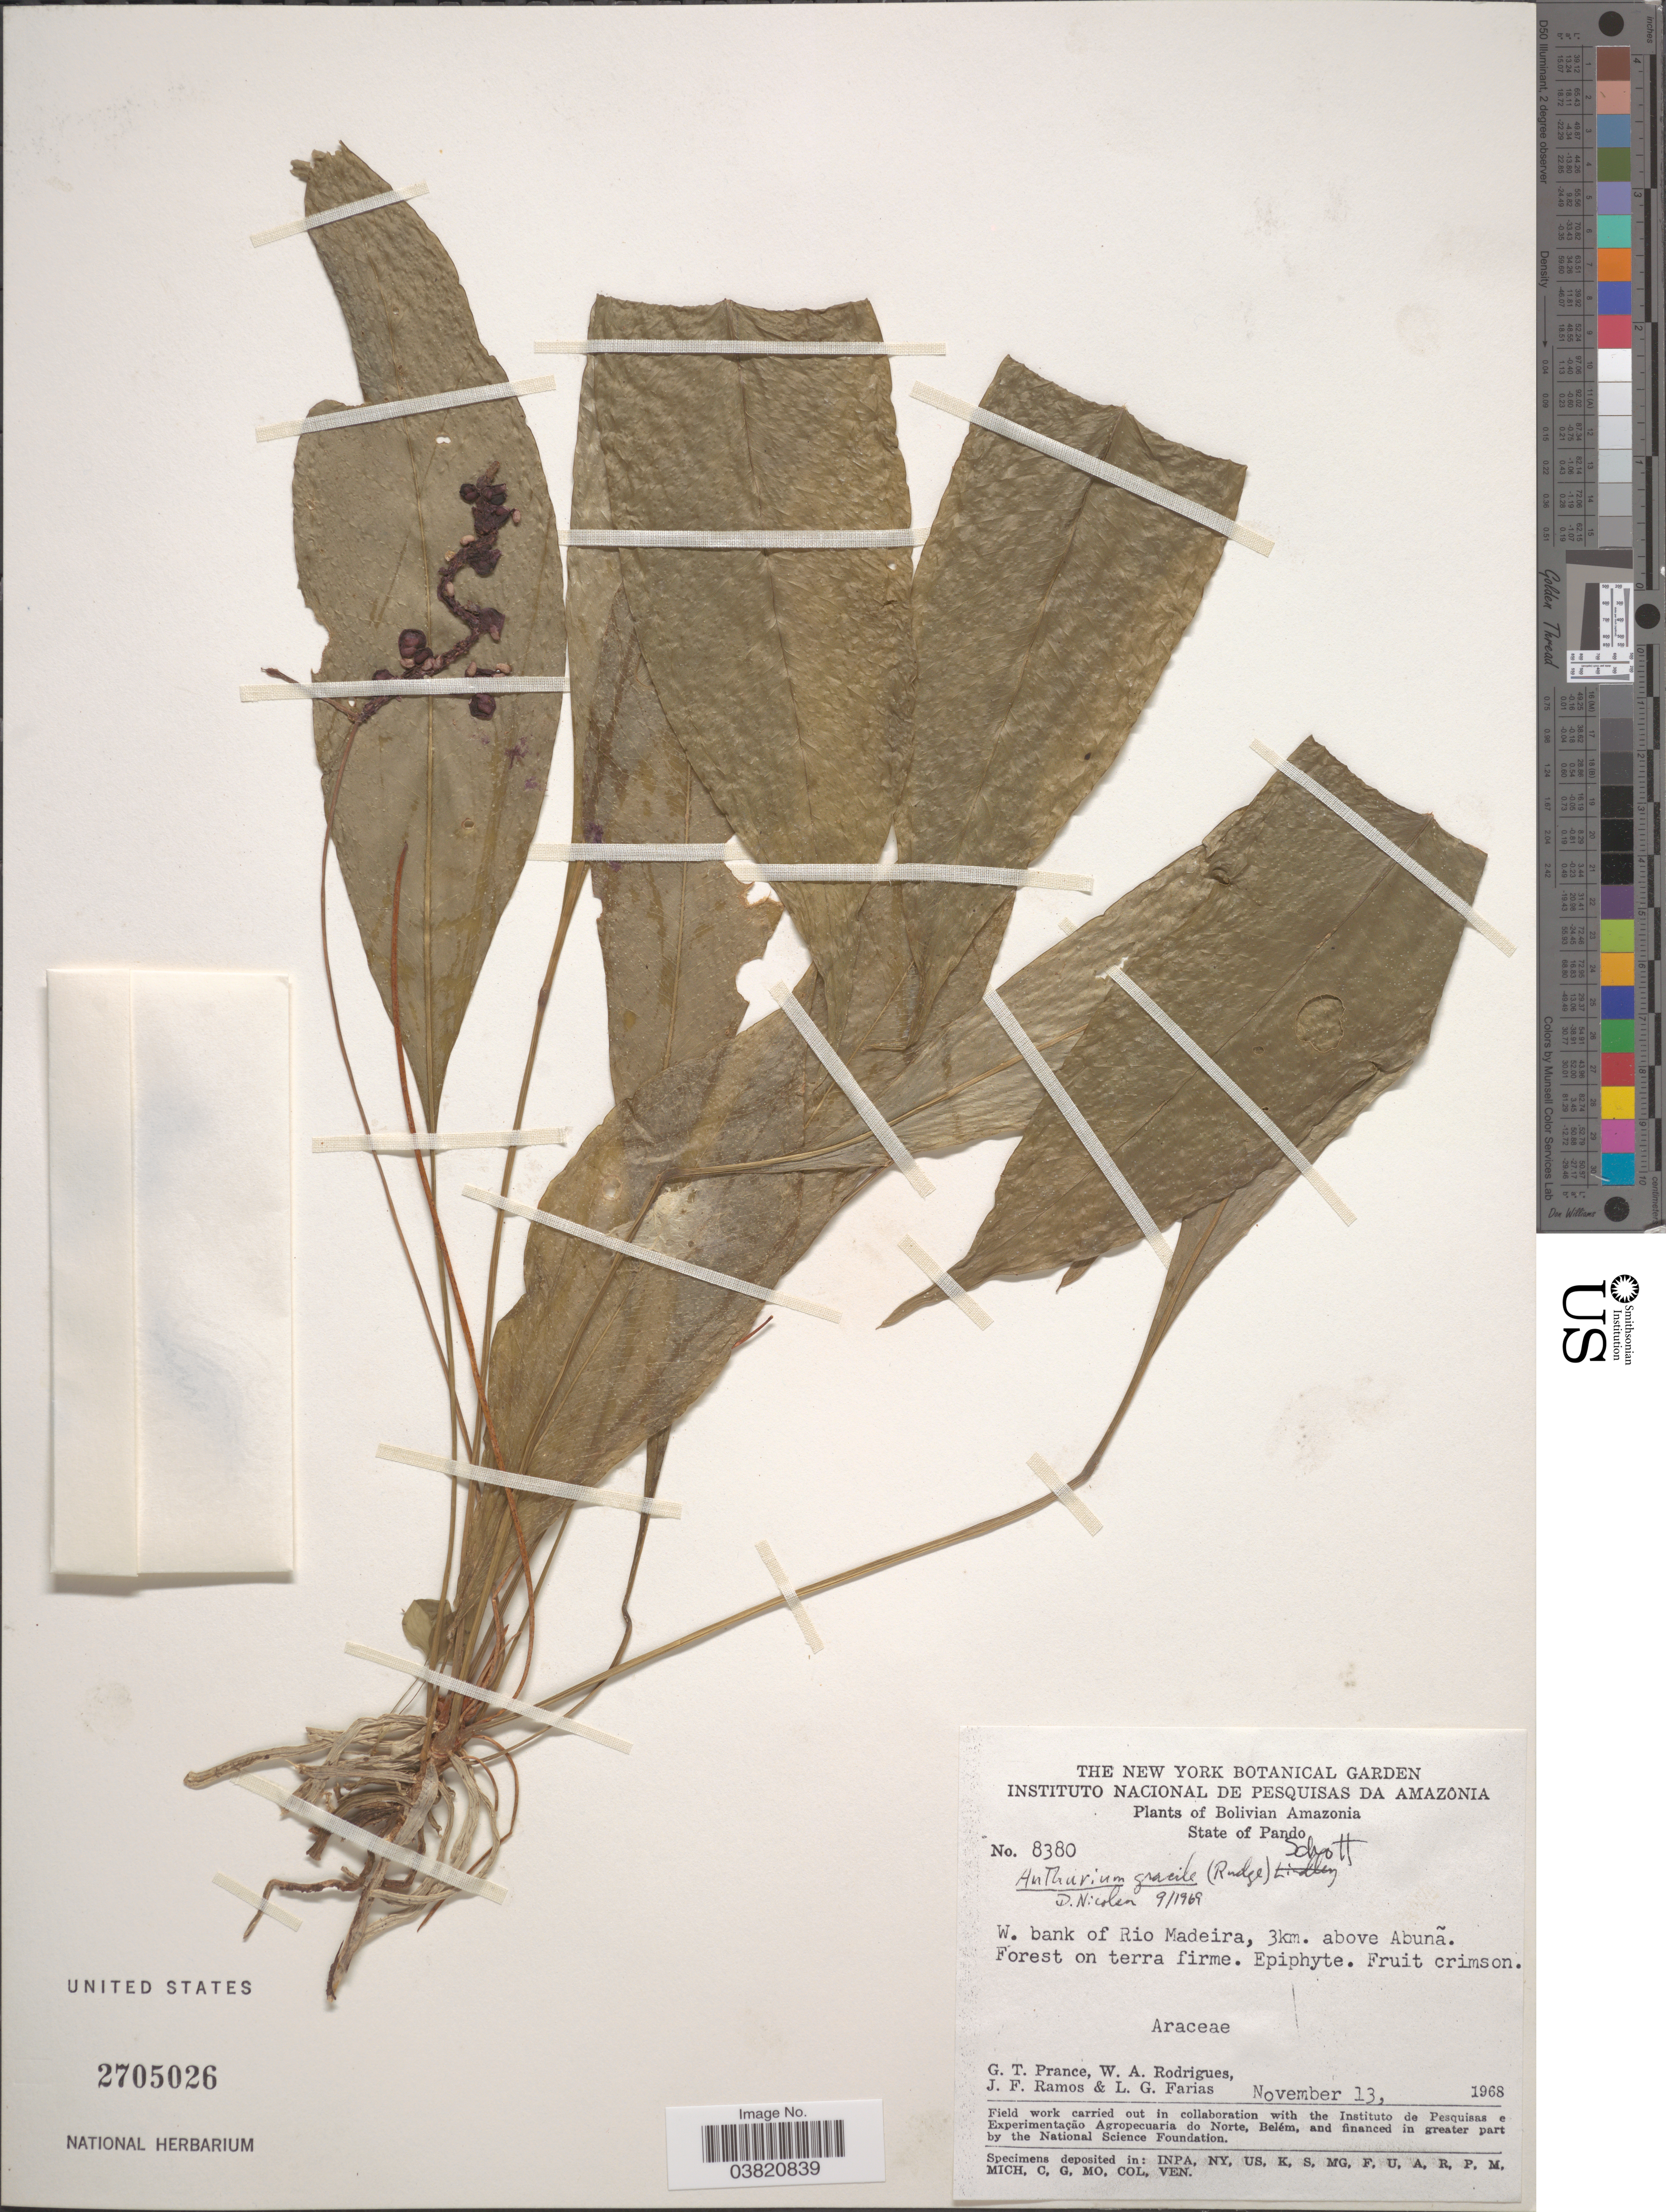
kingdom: Plantae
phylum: Tracheophyta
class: Liliopsida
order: Alismatales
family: Araceae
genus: Anthurium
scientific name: Anthurium gracile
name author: (Rudge) Schott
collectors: G. T. Prance, W. A. Rodrigues, J. F. Ramos & L. G. Farias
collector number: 8380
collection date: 1968-11-13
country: Bolivia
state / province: Pando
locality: Bolivian Amazonia. W. bank of Rio Madeira, 3km. above Abuña. Forest on terra firme.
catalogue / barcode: US 2705026